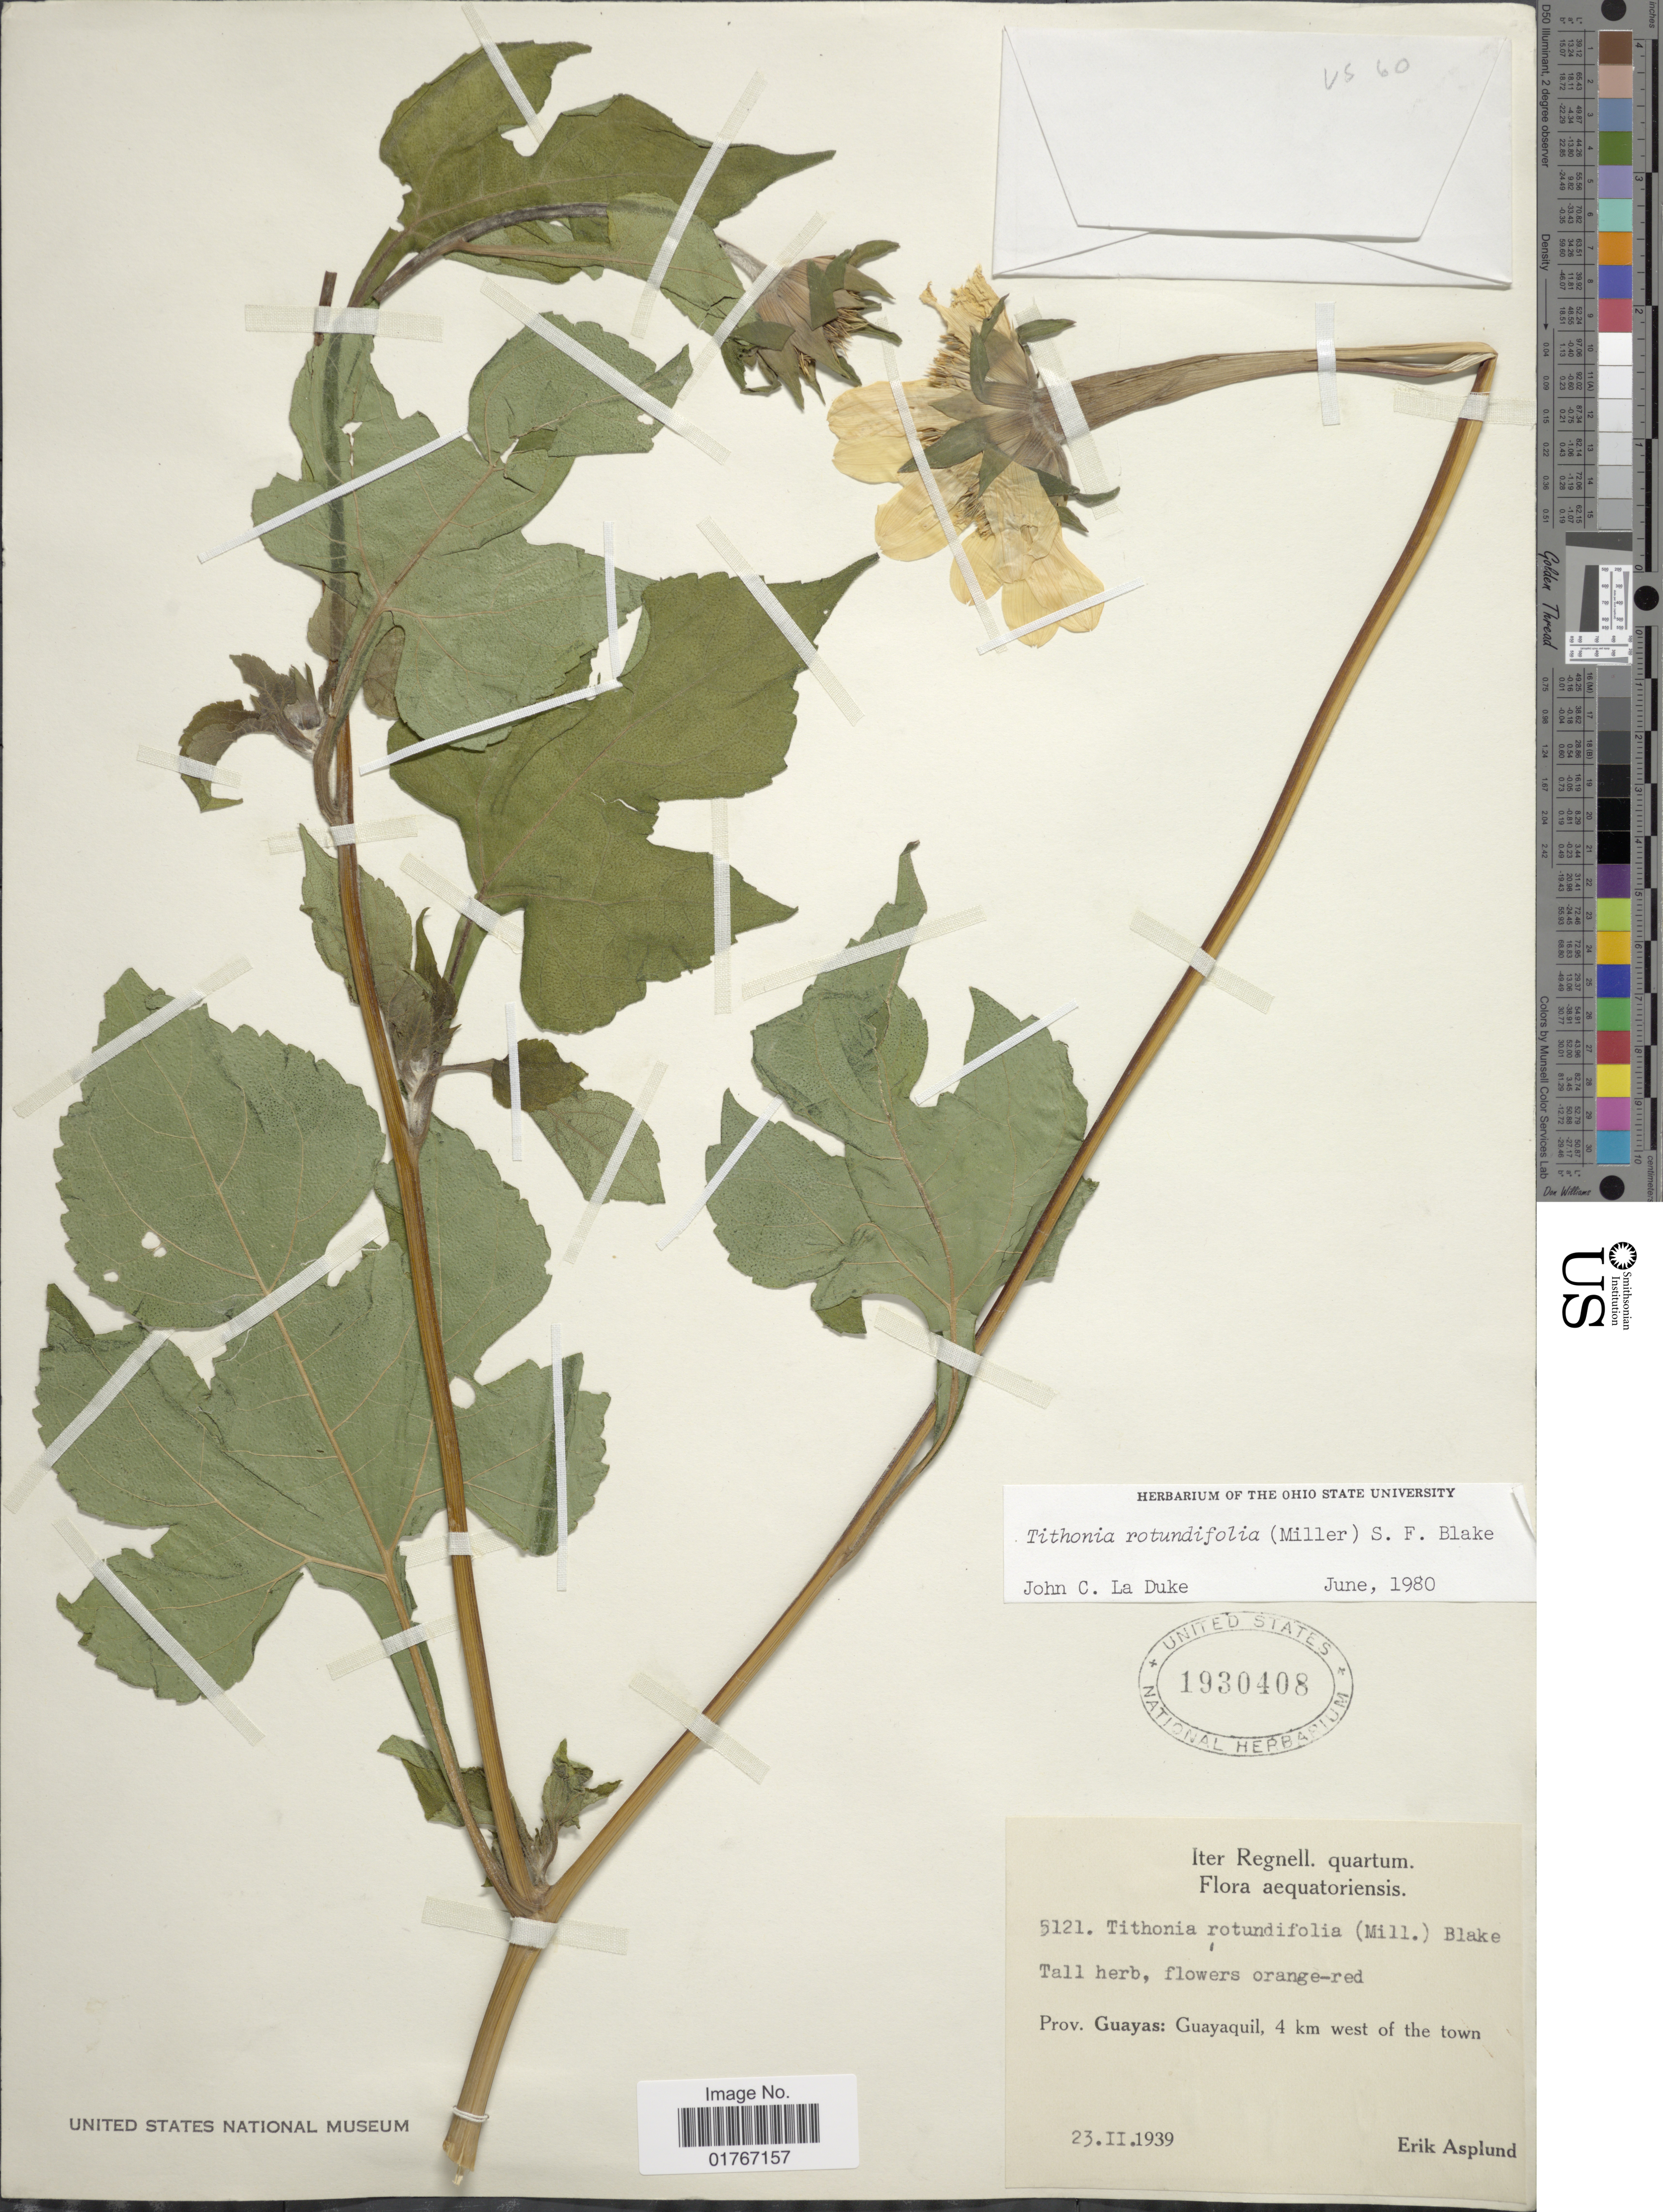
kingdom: Plantae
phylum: Tracheophyta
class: Magnoliopsida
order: Asterales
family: Asteraceae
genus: Tithonia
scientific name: Tithonia rotundifolia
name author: (Mill.) S.F. Blake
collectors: E. Asplund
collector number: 5121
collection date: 1939-02-23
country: Ecuador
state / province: Guayas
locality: Guayaquil, 4 km west of the town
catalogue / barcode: US 1930408